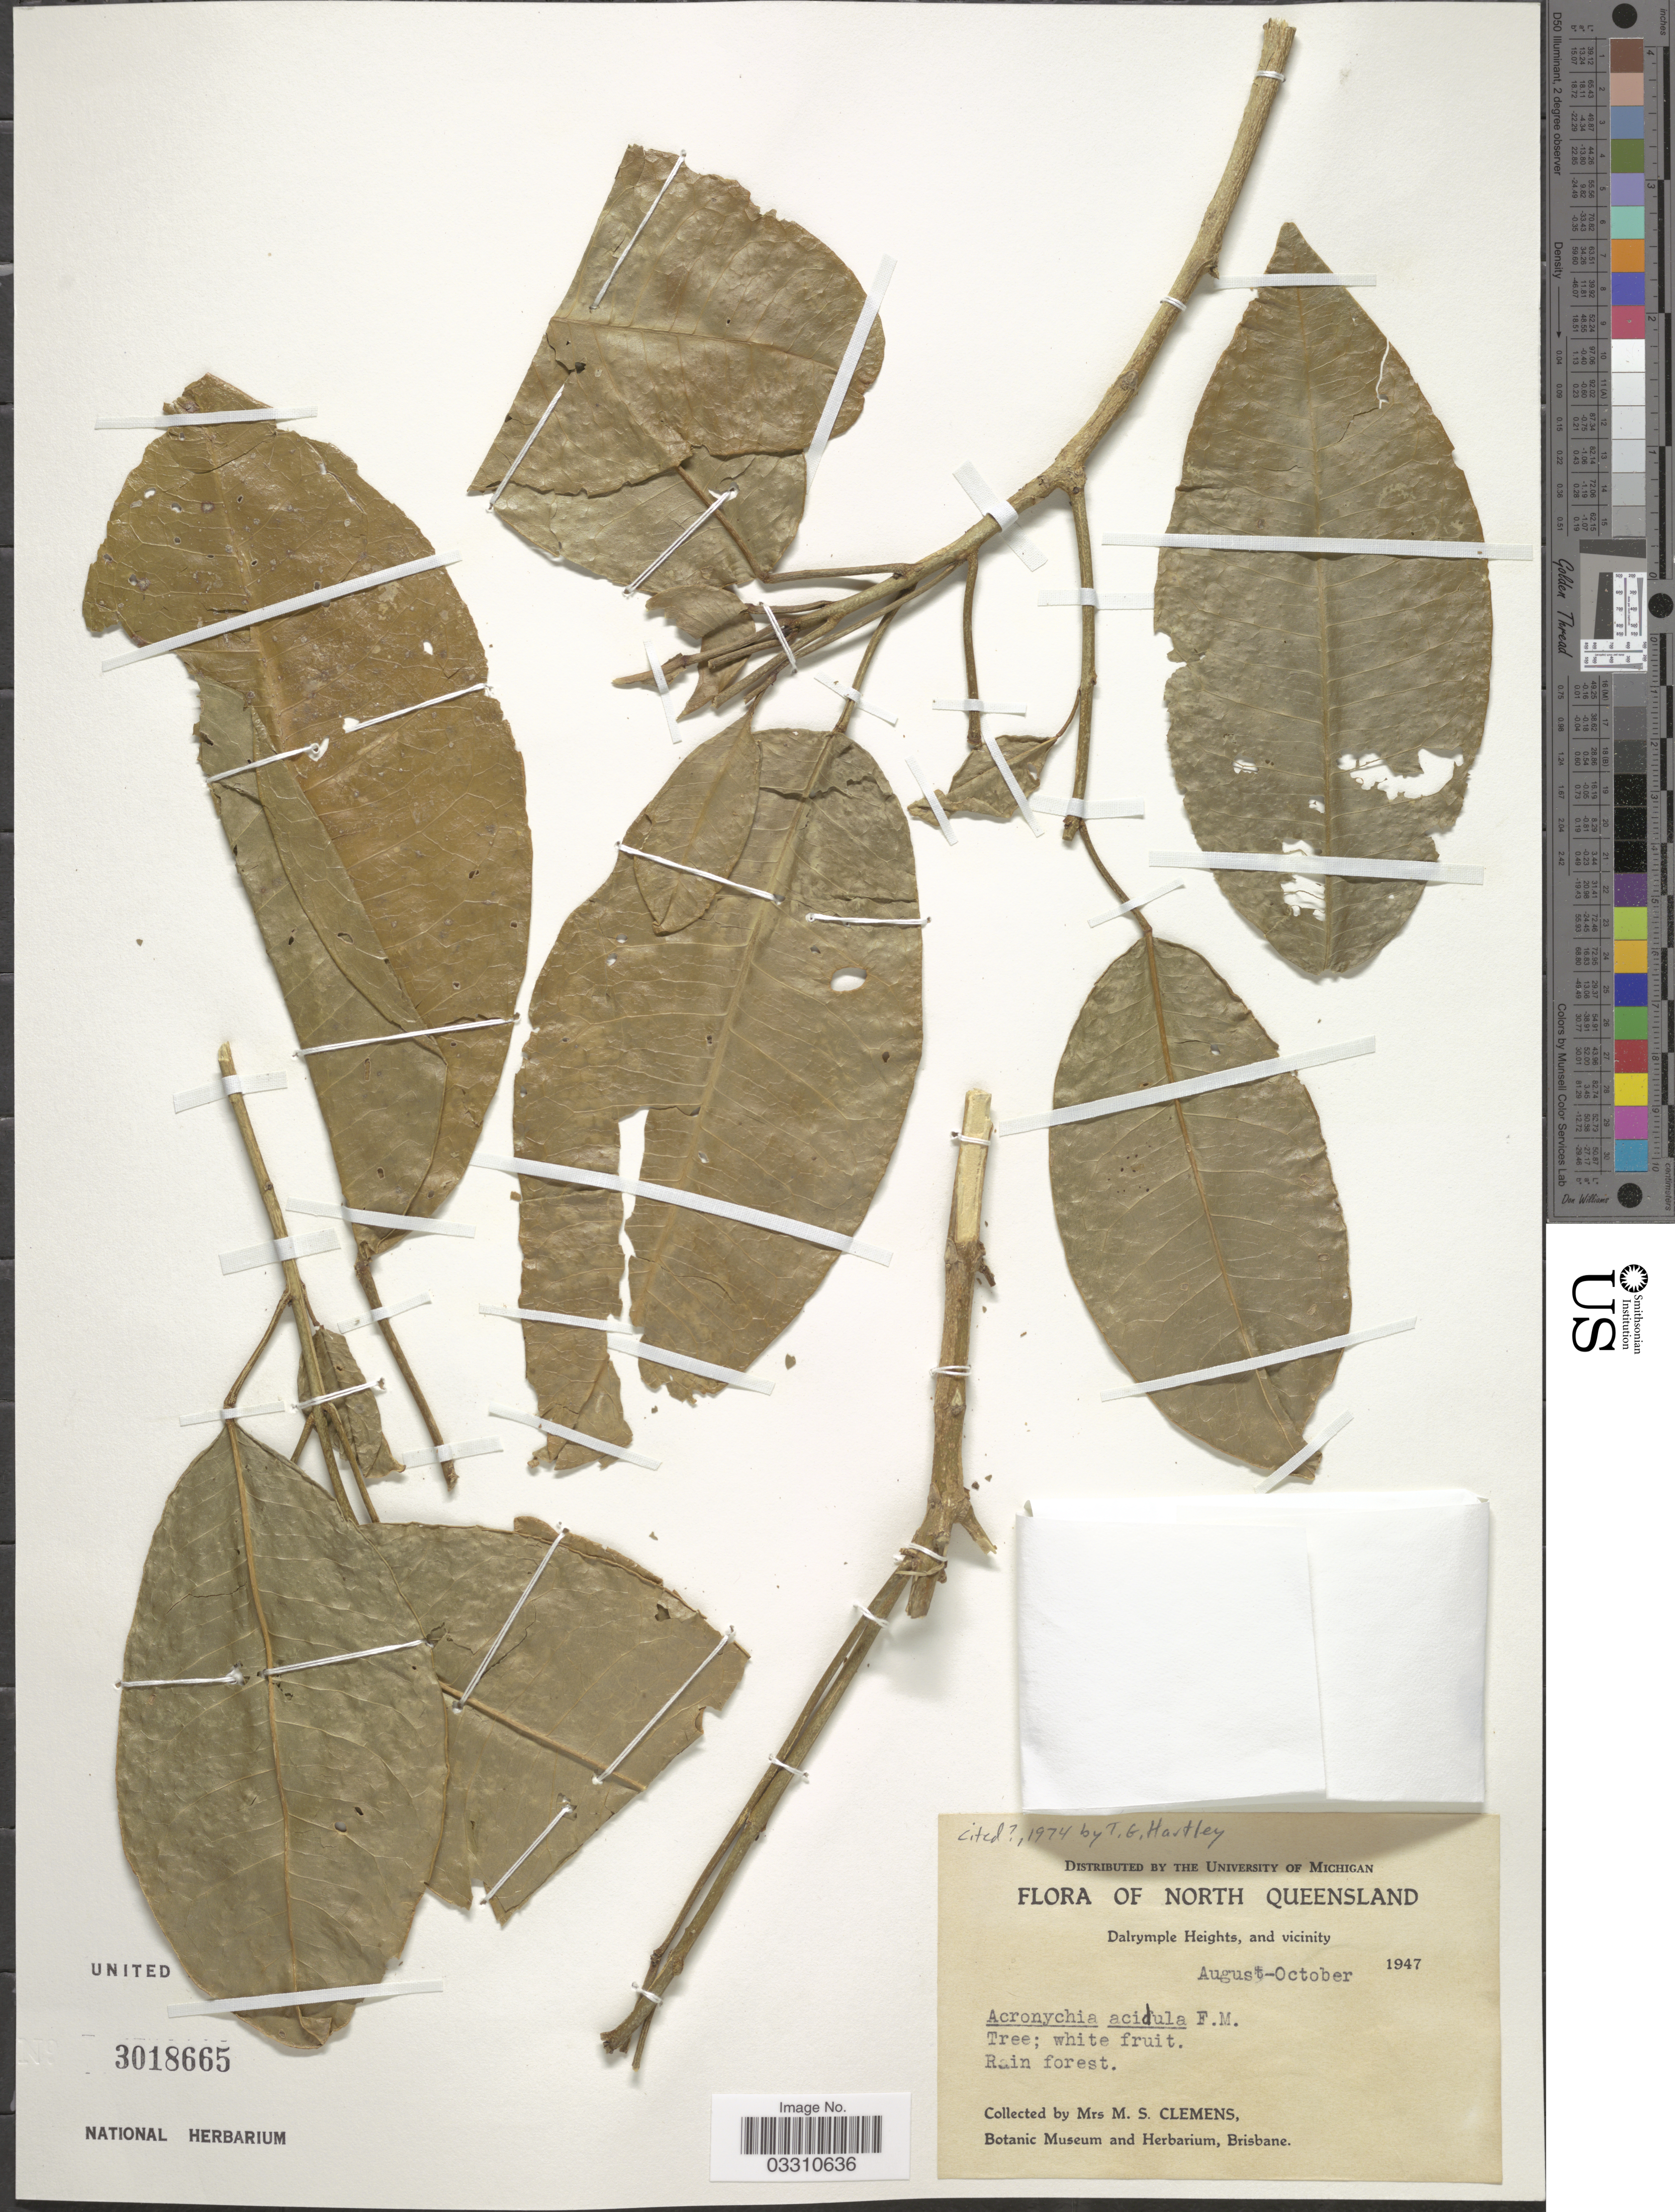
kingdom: Plantae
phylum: Tracheophyta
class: Magnoliopsida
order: Sapindales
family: Rutaceae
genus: Acronychia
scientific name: Acronychia acidula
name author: F. Muell.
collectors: M. S. Clemens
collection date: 1947-08/1947-10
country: Australia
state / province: Queensland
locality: North Queensland. Dalrymple Heights, and vicinity.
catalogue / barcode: US 3018665